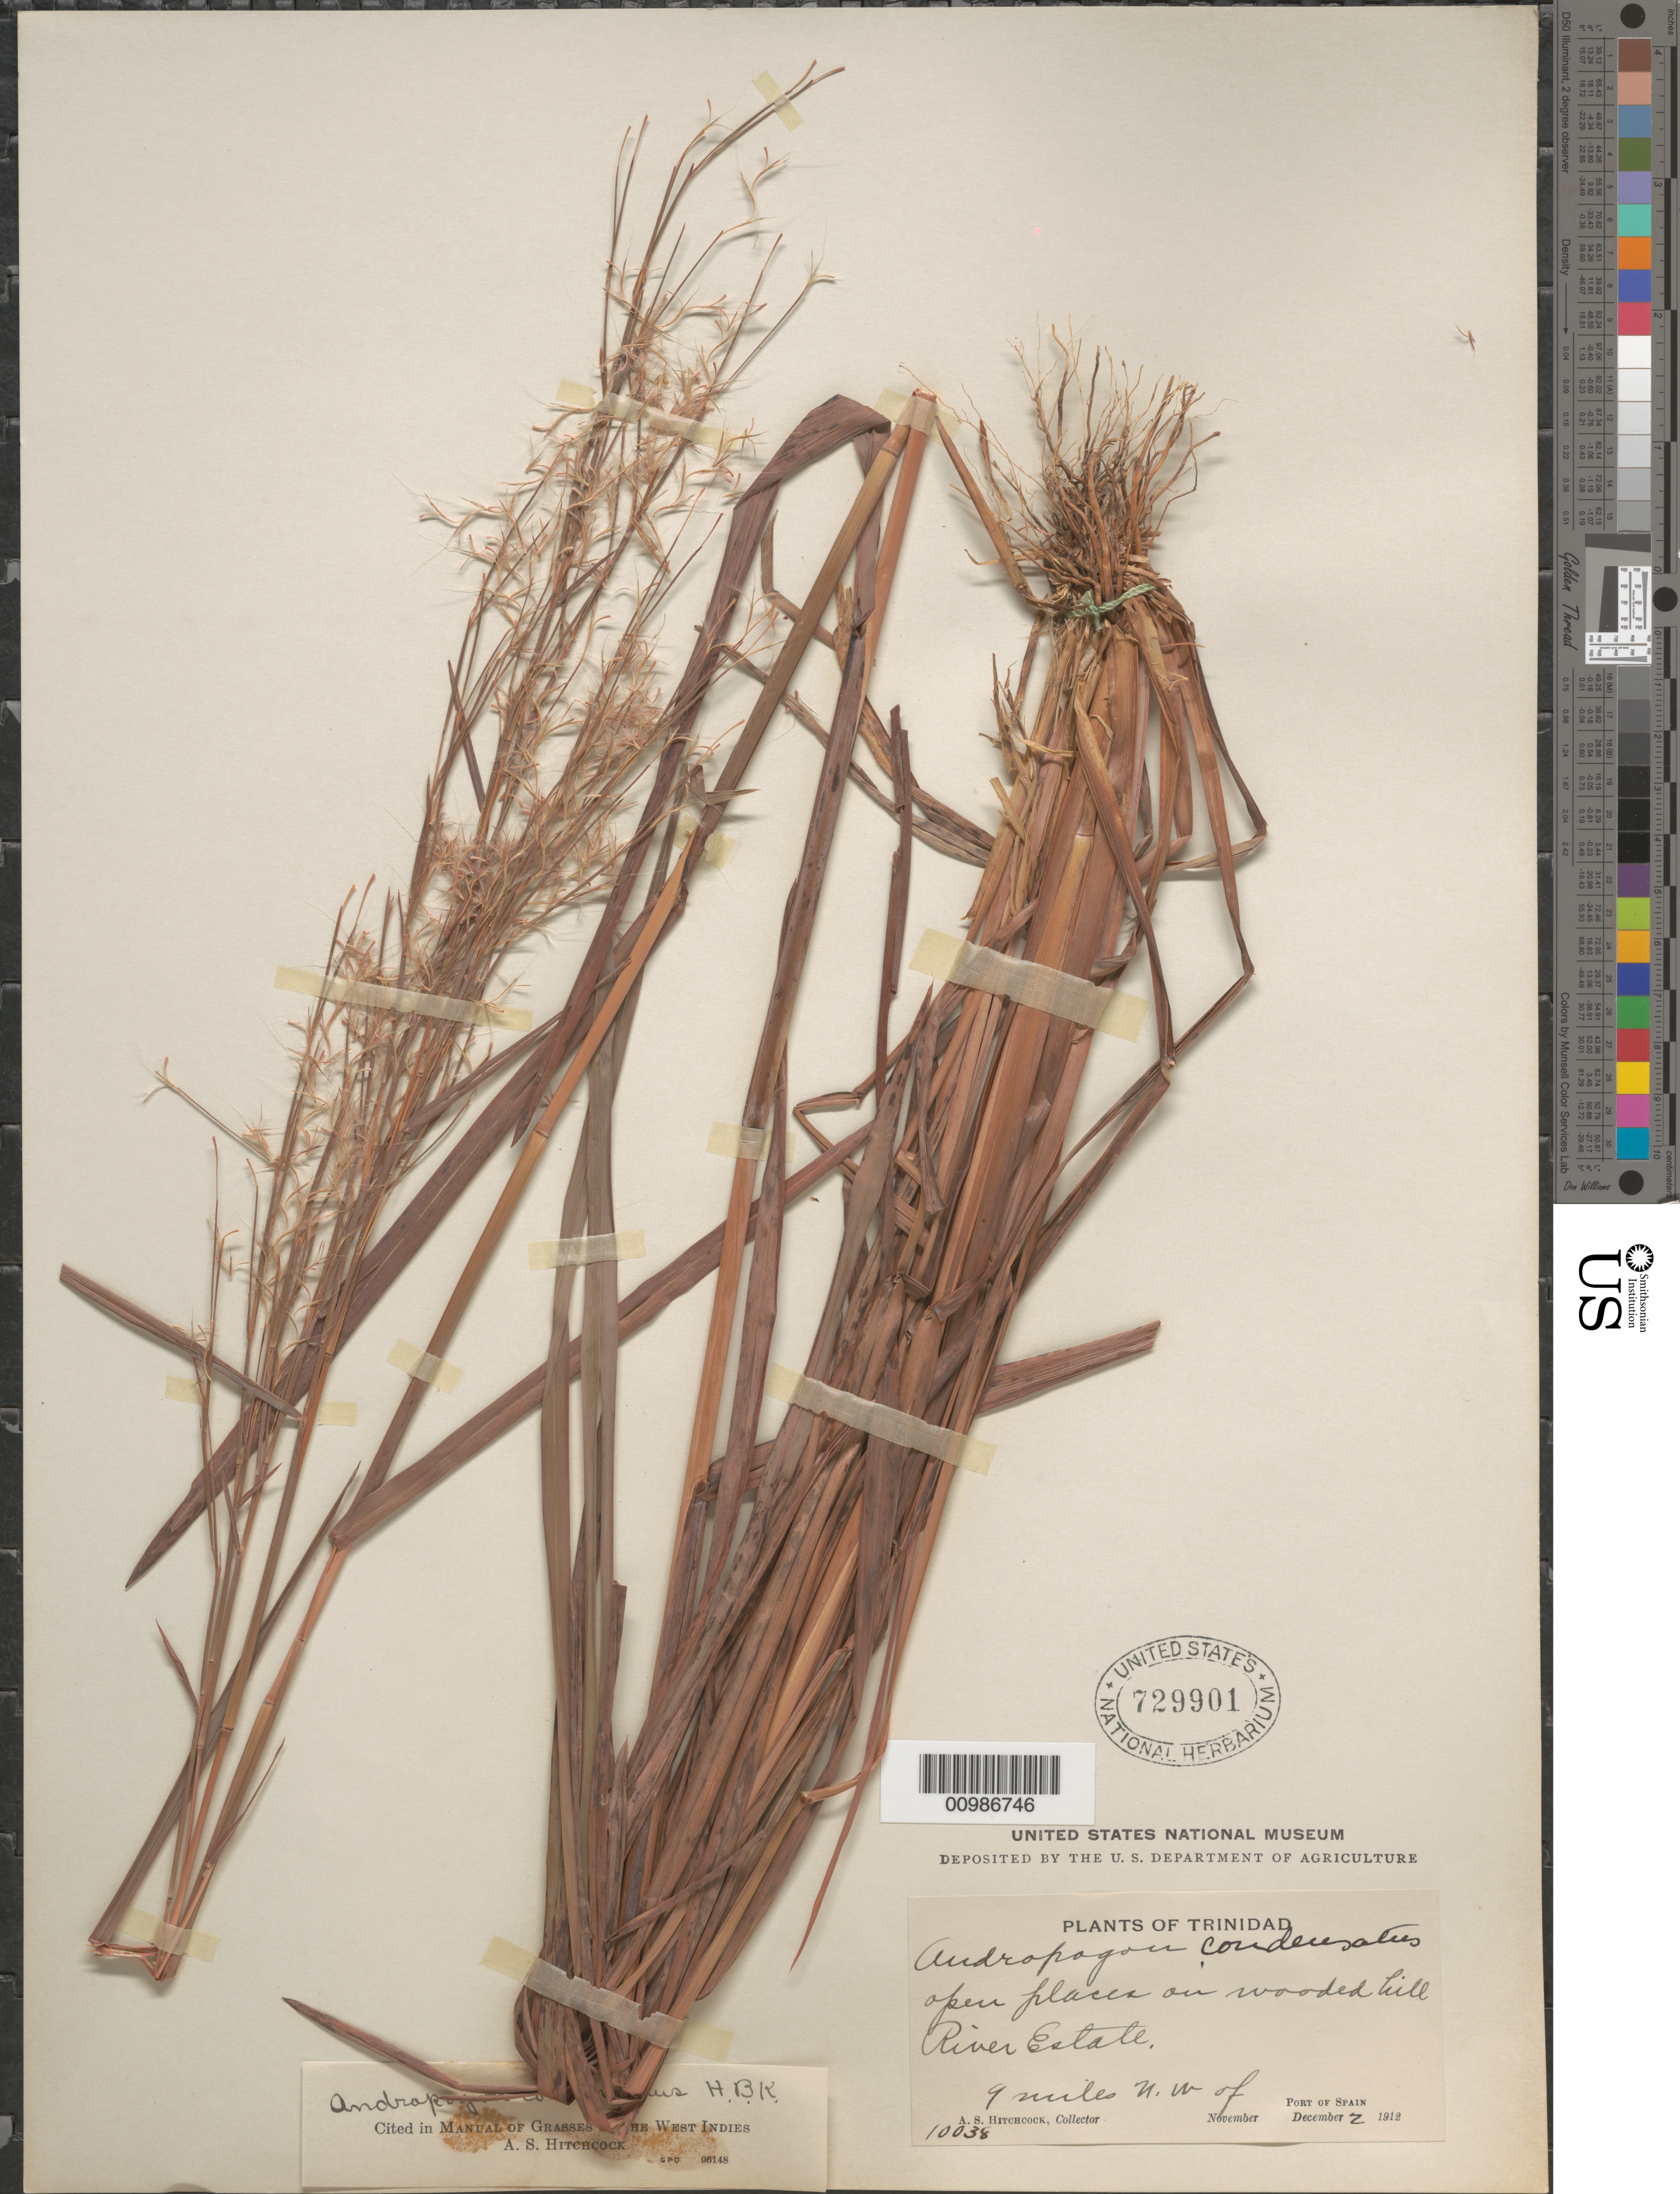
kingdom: Plantae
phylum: Tracheophyta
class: Liliopsida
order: Poales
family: Poaceae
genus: Andropogon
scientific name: Andropogon condensatus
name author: Kunth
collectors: A. S. Hitchcock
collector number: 10038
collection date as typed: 02 Dec 1912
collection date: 1912-12-02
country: Trinidad and Tobago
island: Trinidad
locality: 9 miles N.W. of Port of Spain, River Estate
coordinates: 0 N, 0 E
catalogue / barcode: US 729901